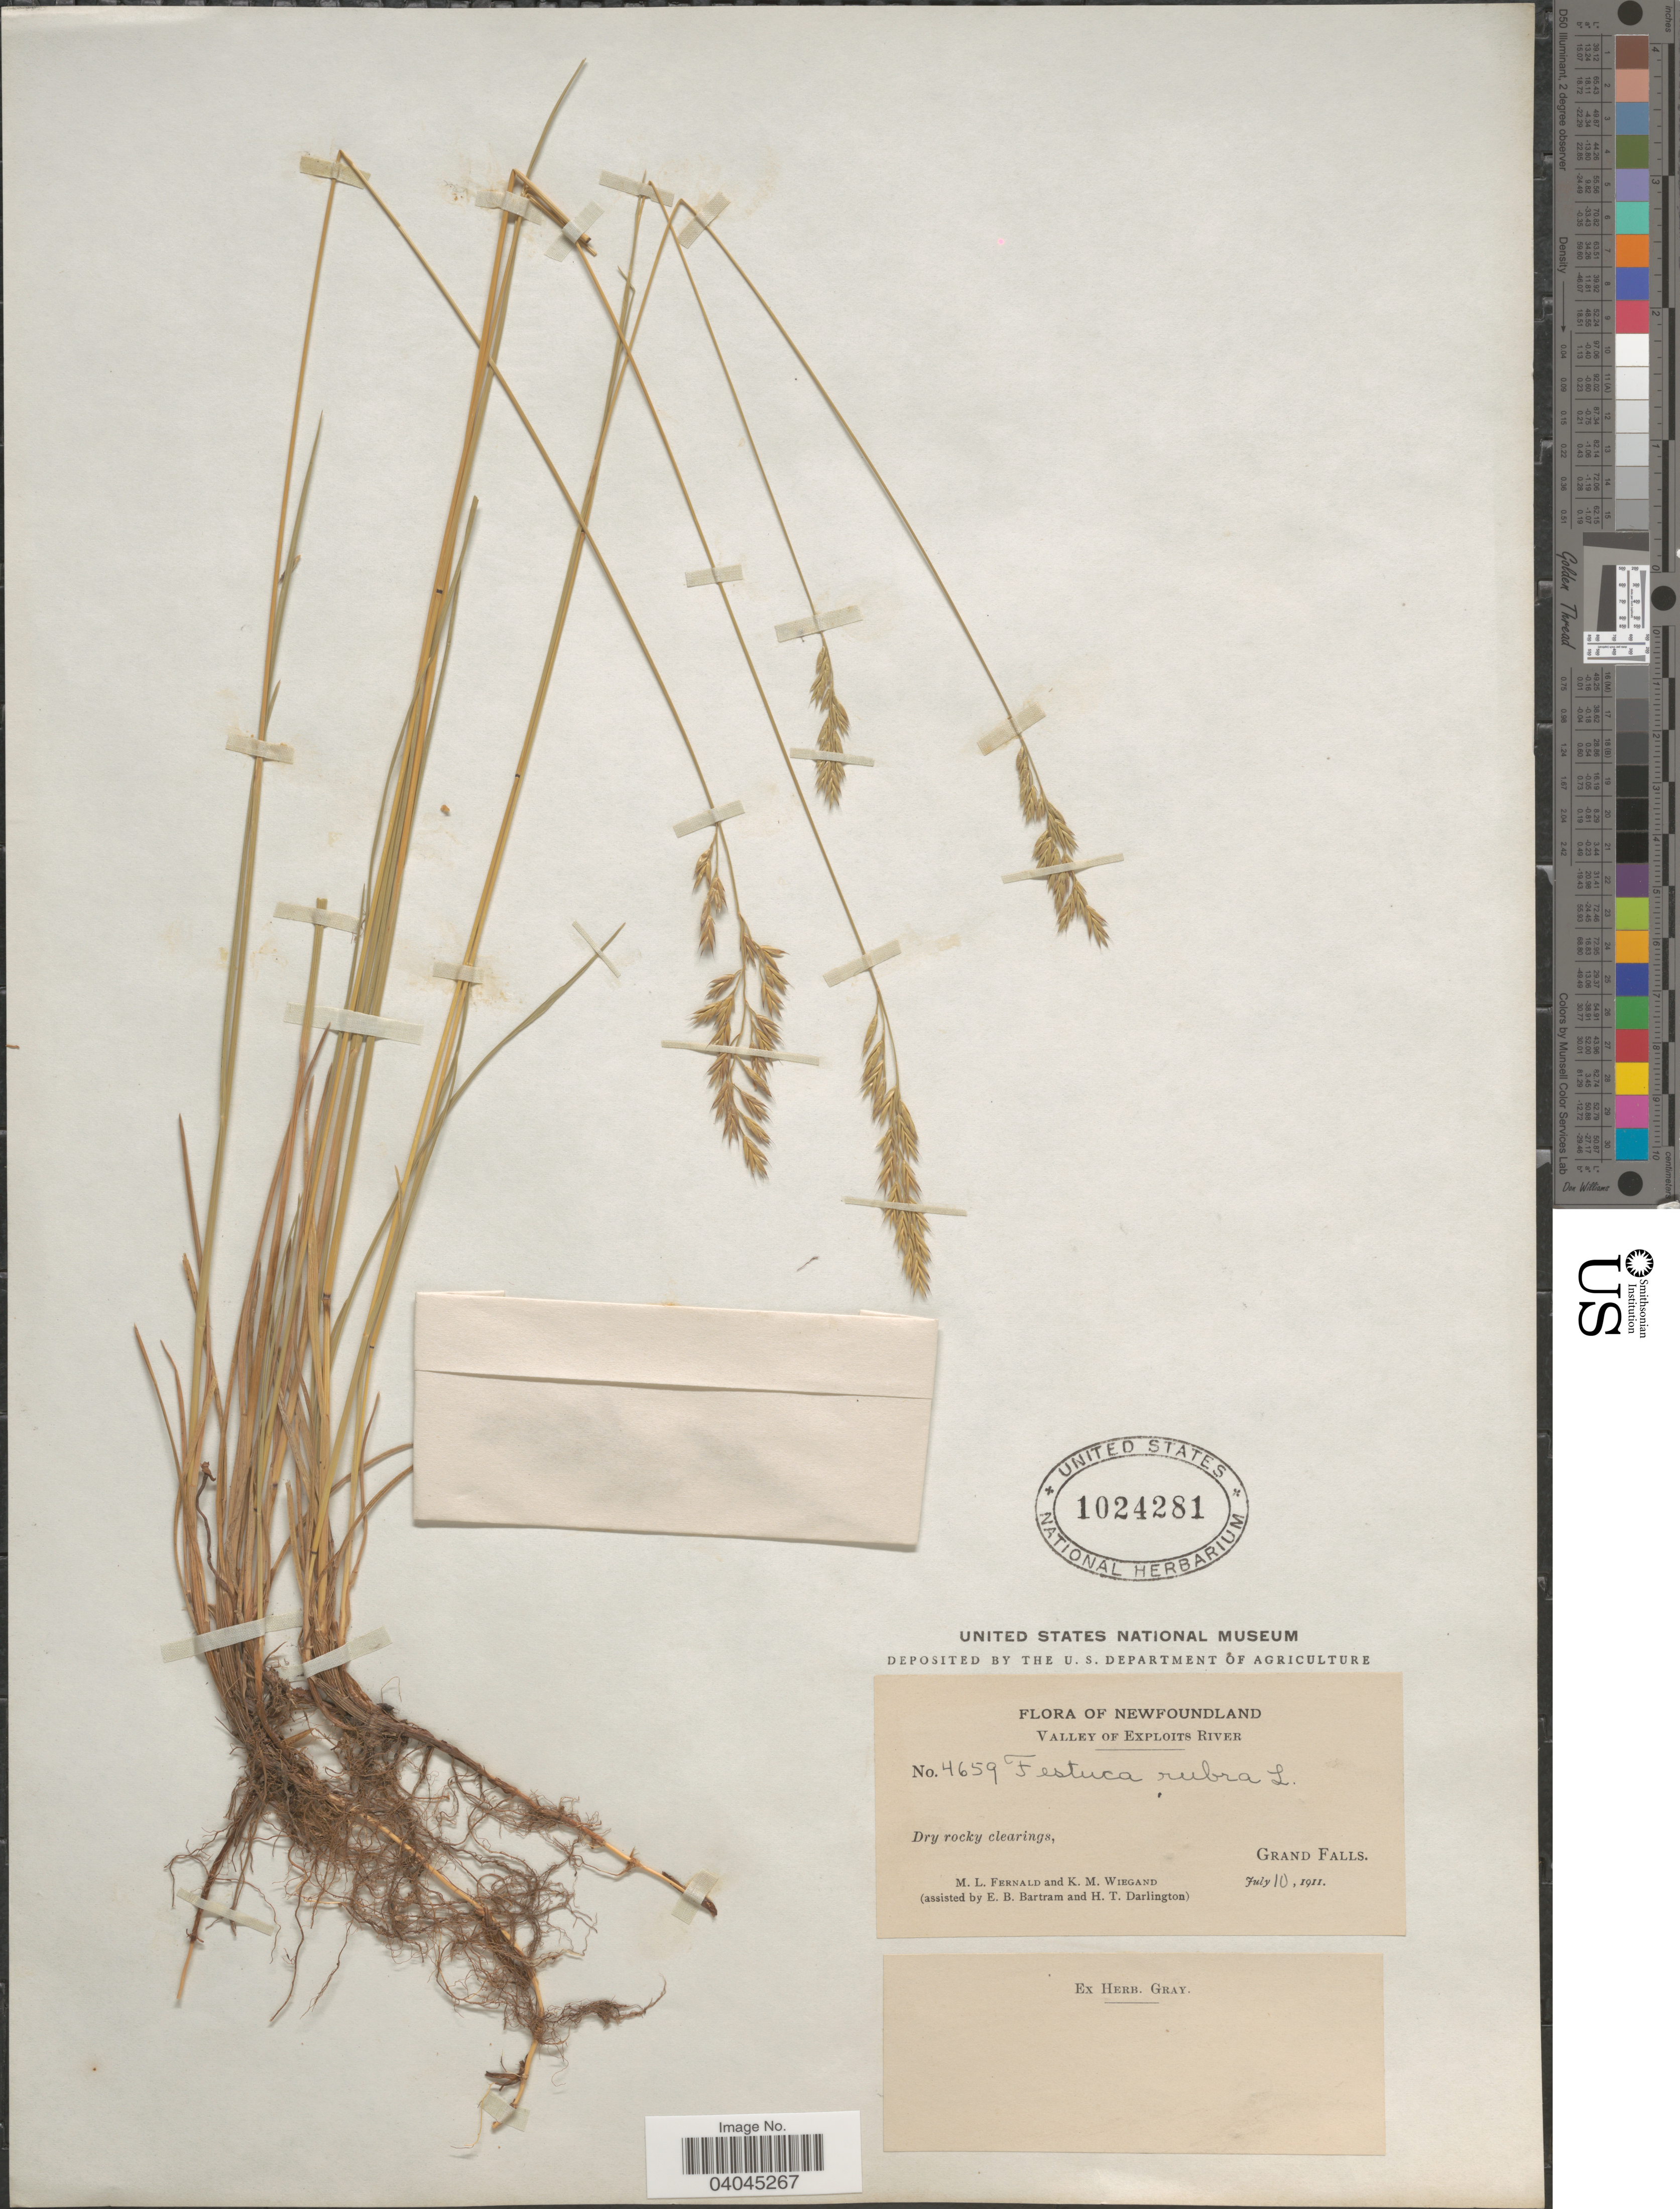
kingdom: Plantae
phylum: Tracheophyta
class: Liliopsida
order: Poales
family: Poaceae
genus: Festuca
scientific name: Festuca rubra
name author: L.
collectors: M. L. Fernald, K. M. Wiegand, E. B. Bartram & H. Darlington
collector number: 4659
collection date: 1911-07-10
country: Canada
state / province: Newfoundland and Labrador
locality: Valley of Exploits River. Grand Falls.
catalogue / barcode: US 1024281